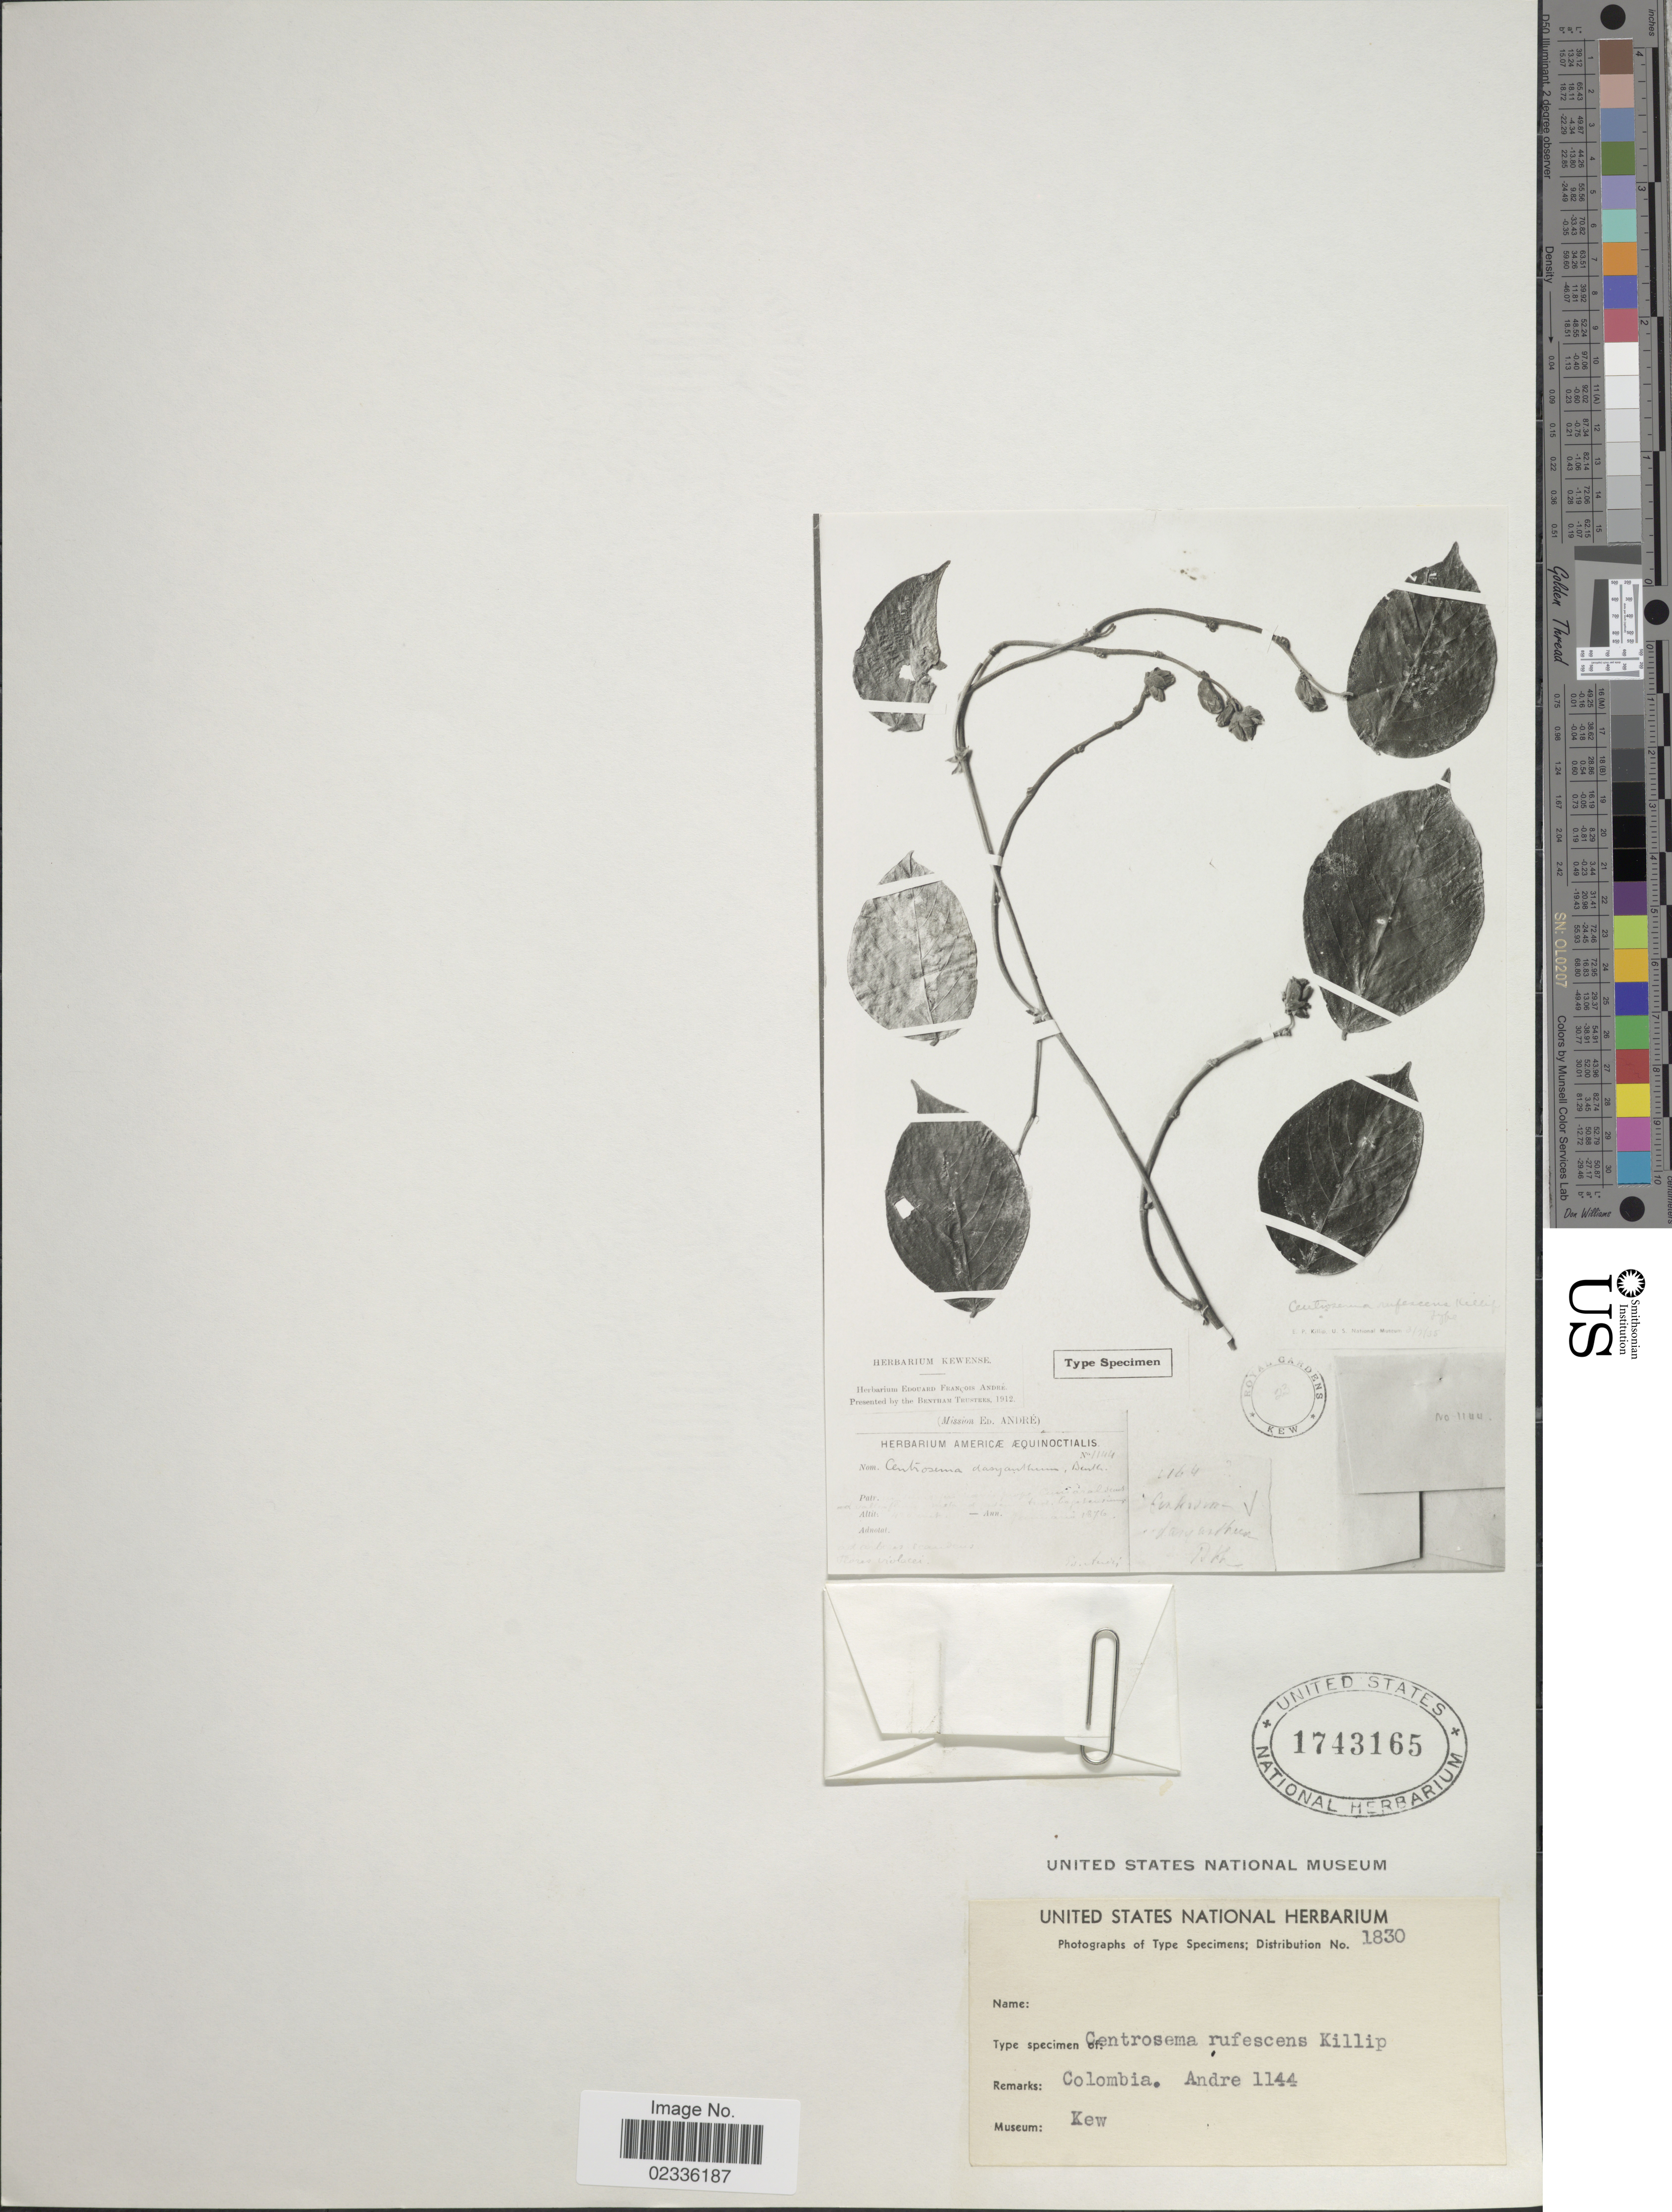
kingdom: Plantae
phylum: Tracheophyta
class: Magnoliopsida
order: Fabales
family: Fabaceae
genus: Centrosema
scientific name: Centrosema rufescens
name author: Killip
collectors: André, --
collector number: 1144/1830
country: Colombia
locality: Colombia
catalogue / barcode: US 1743165